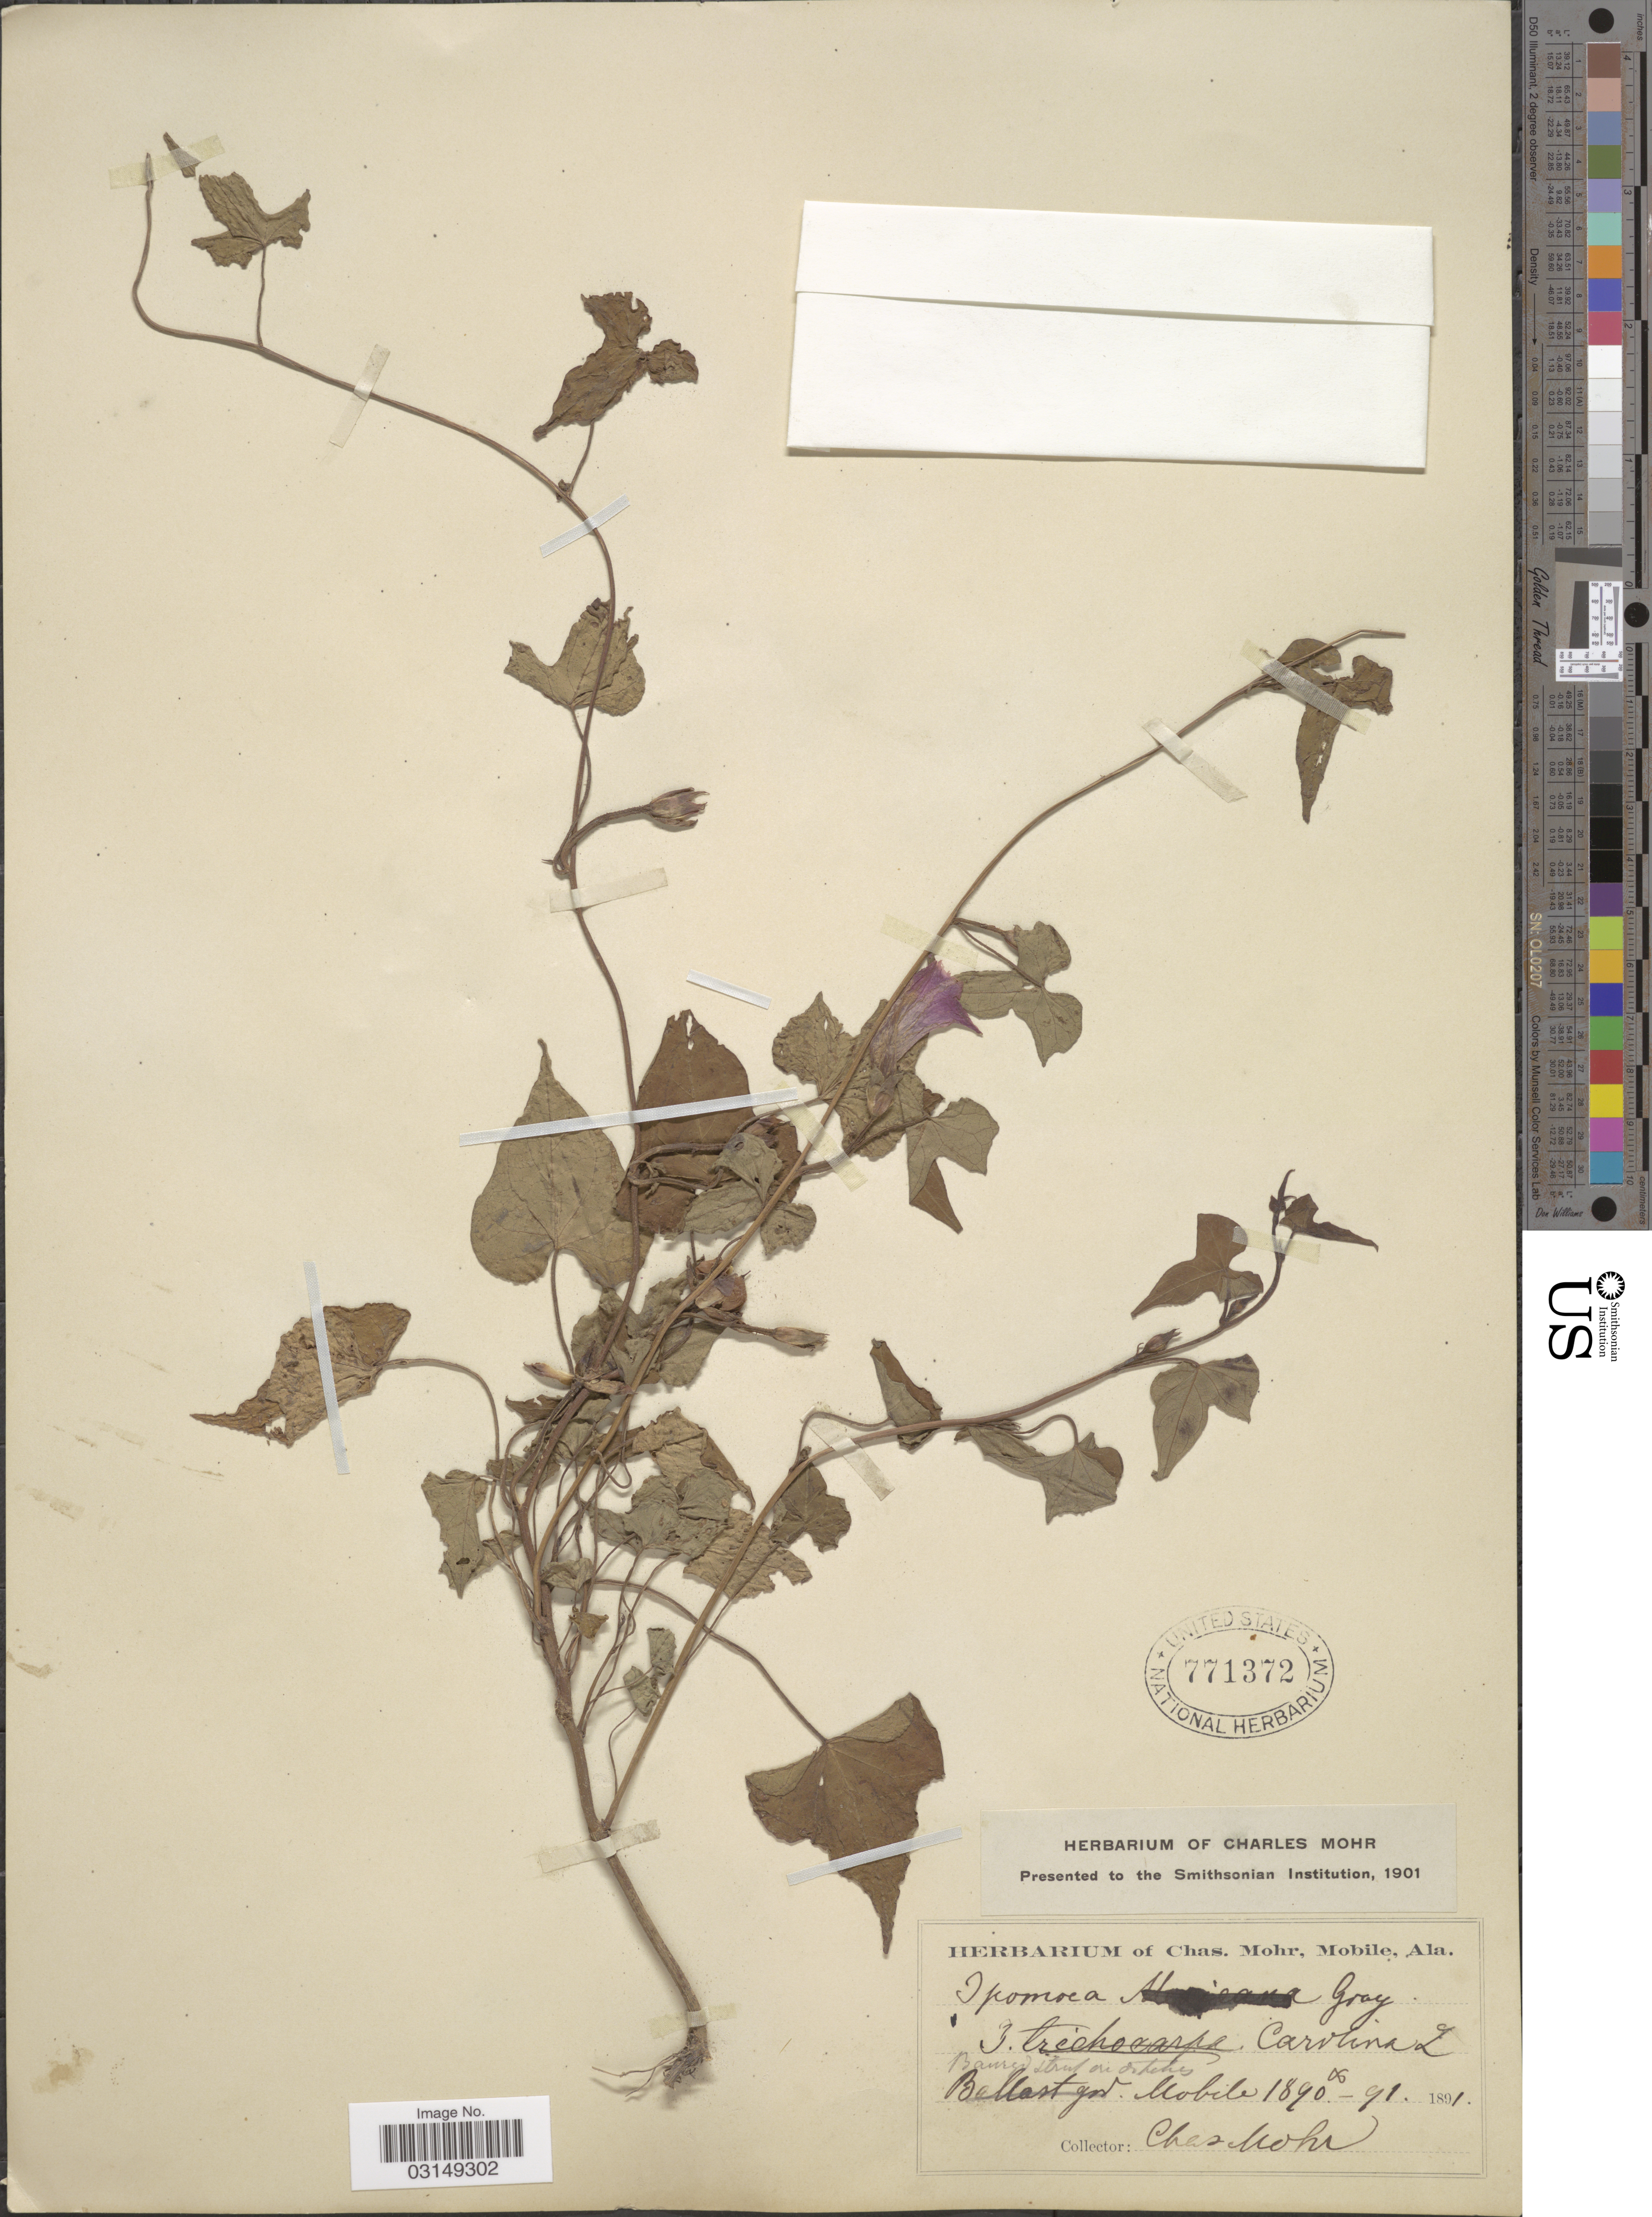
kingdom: Plantae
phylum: Tracheophyta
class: Magnoliopsida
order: Solanales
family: Convolvulaceae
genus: Ipomoea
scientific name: Ipomoea trichocarpa var. trichocarpa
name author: Elliott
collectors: Mohr, C. T. (herbarium)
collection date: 1890/1891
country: United States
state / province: Alabama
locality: Mobile.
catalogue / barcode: US 771372